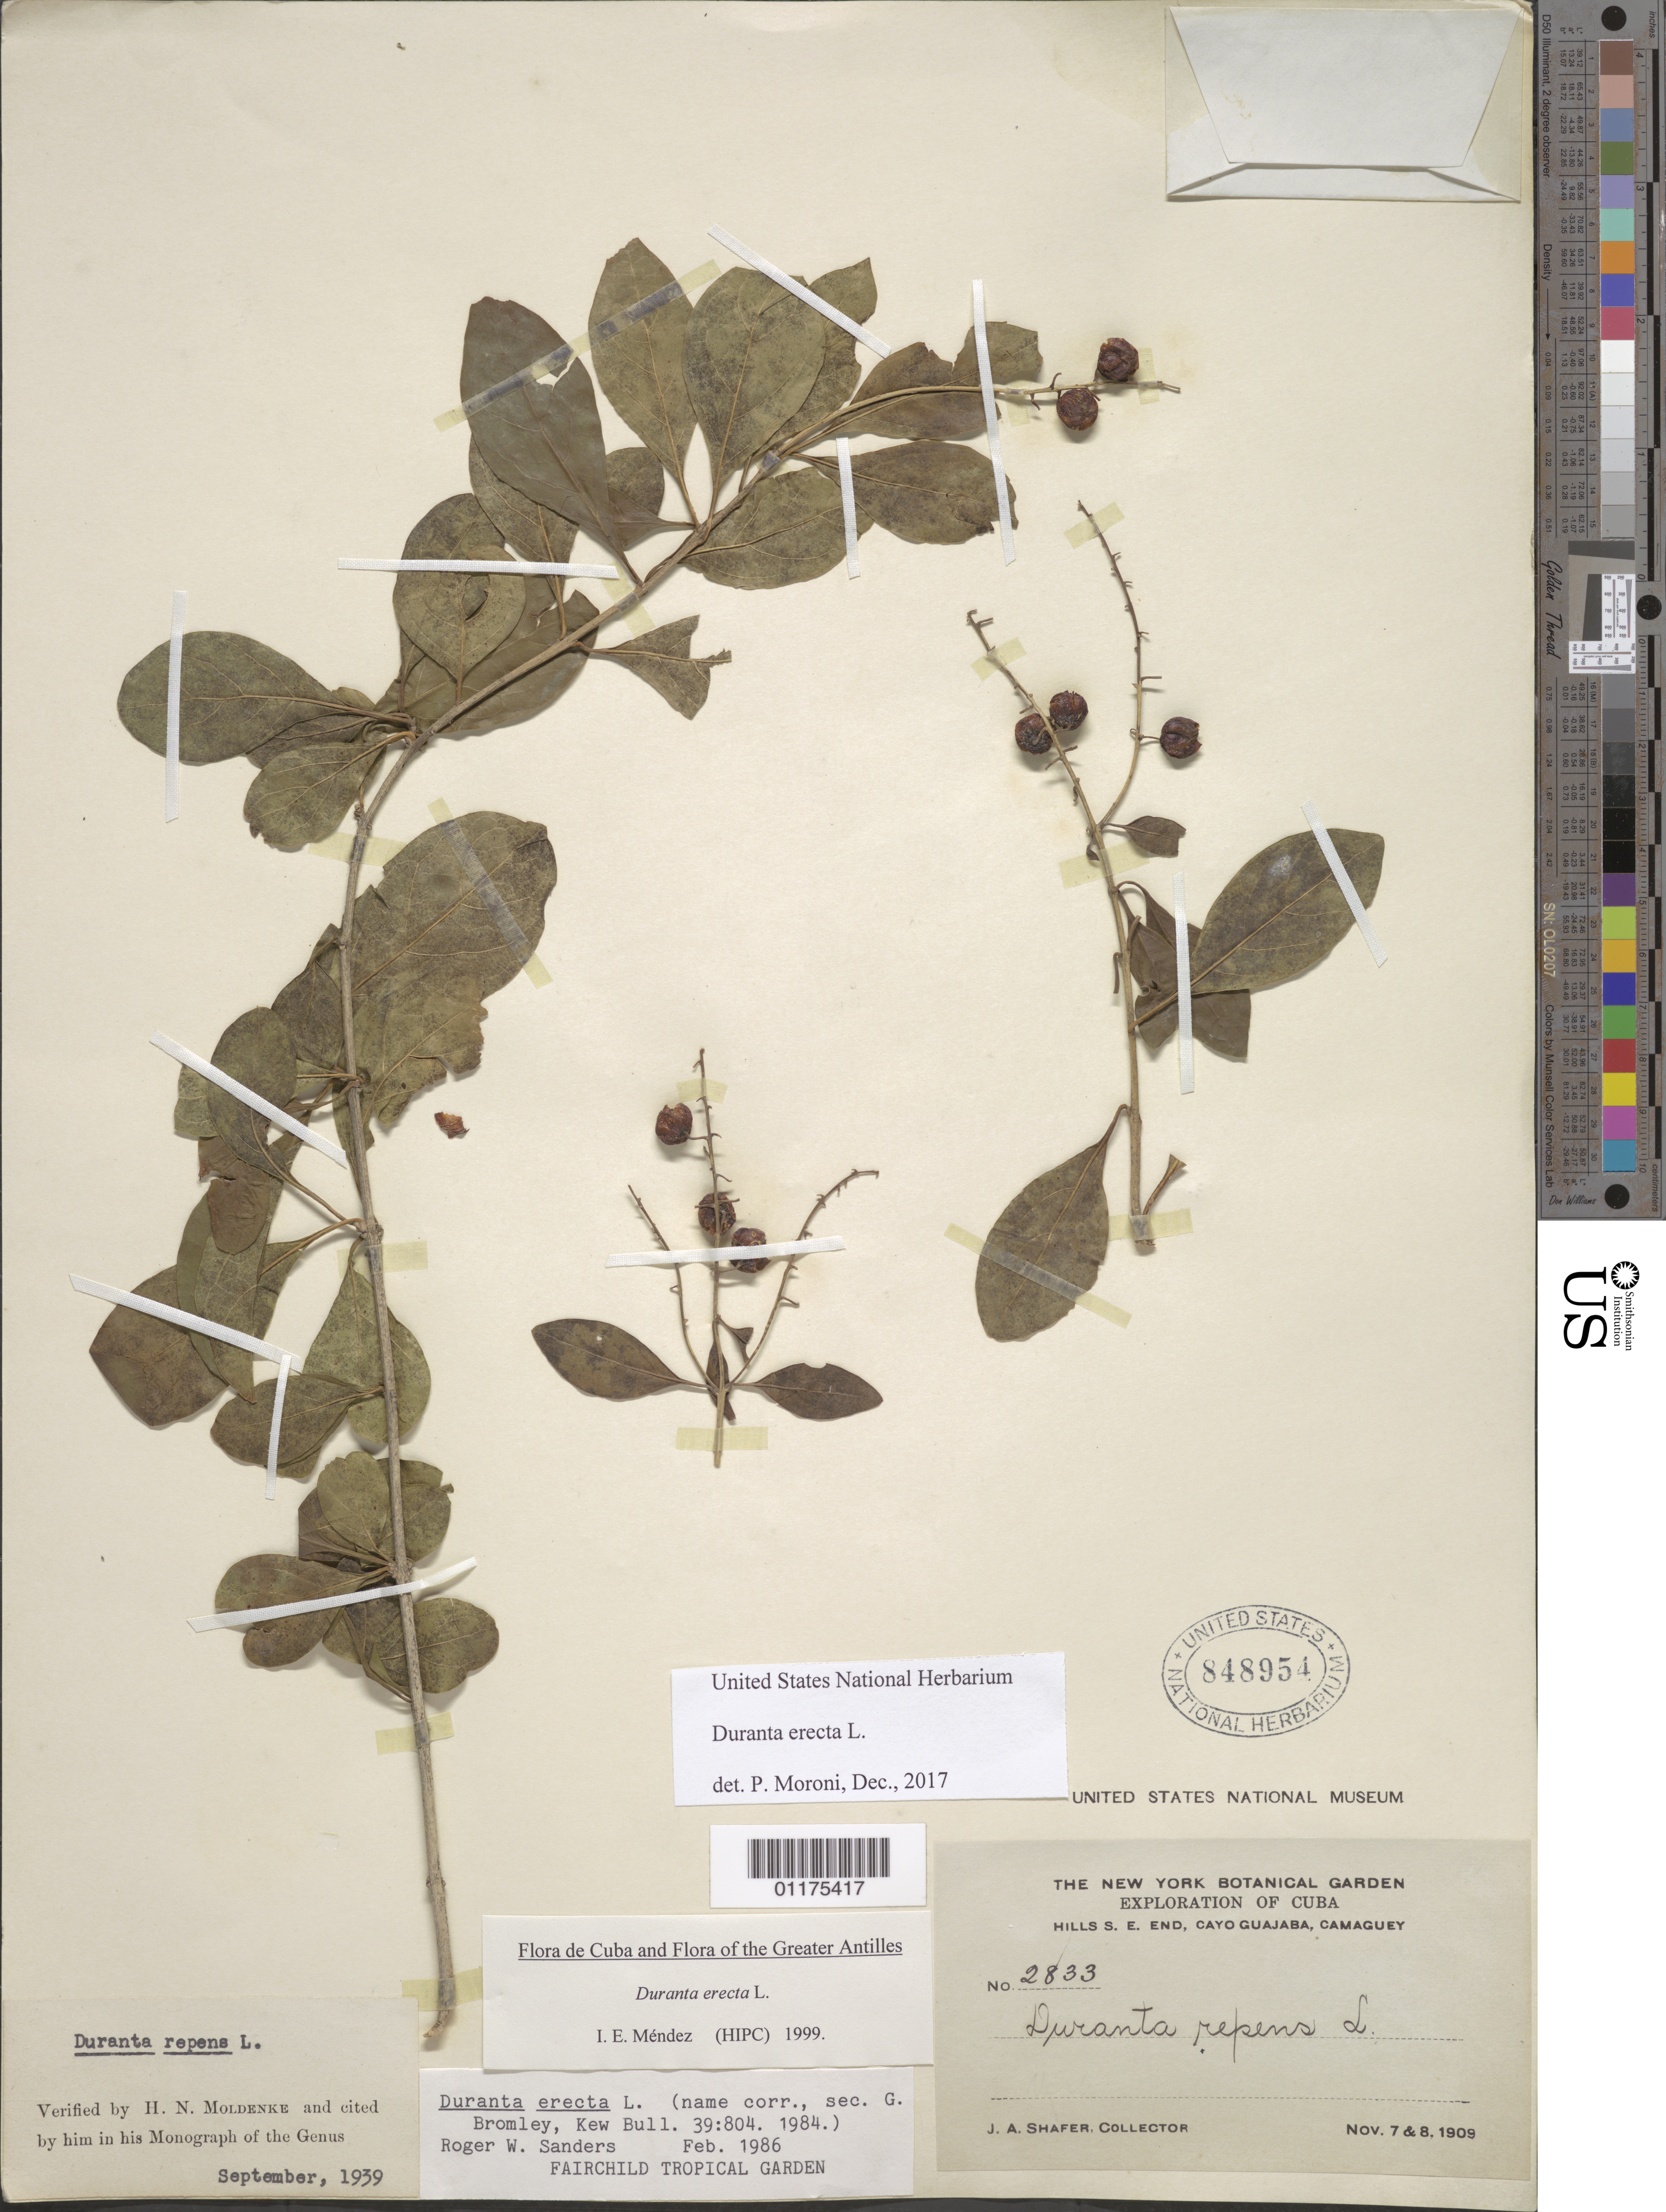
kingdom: Plantae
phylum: Tracheophyta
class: Magnoliopsida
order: Lamiales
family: Verbenaceae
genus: Duranta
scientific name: Duranta erecta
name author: L.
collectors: J. A. Shafer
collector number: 2833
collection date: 1909-11-07/1909-11-08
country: Cuba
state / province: Camagüey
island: Cuba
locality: Cayo Guajaba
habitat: Hills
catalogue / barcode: US 848954